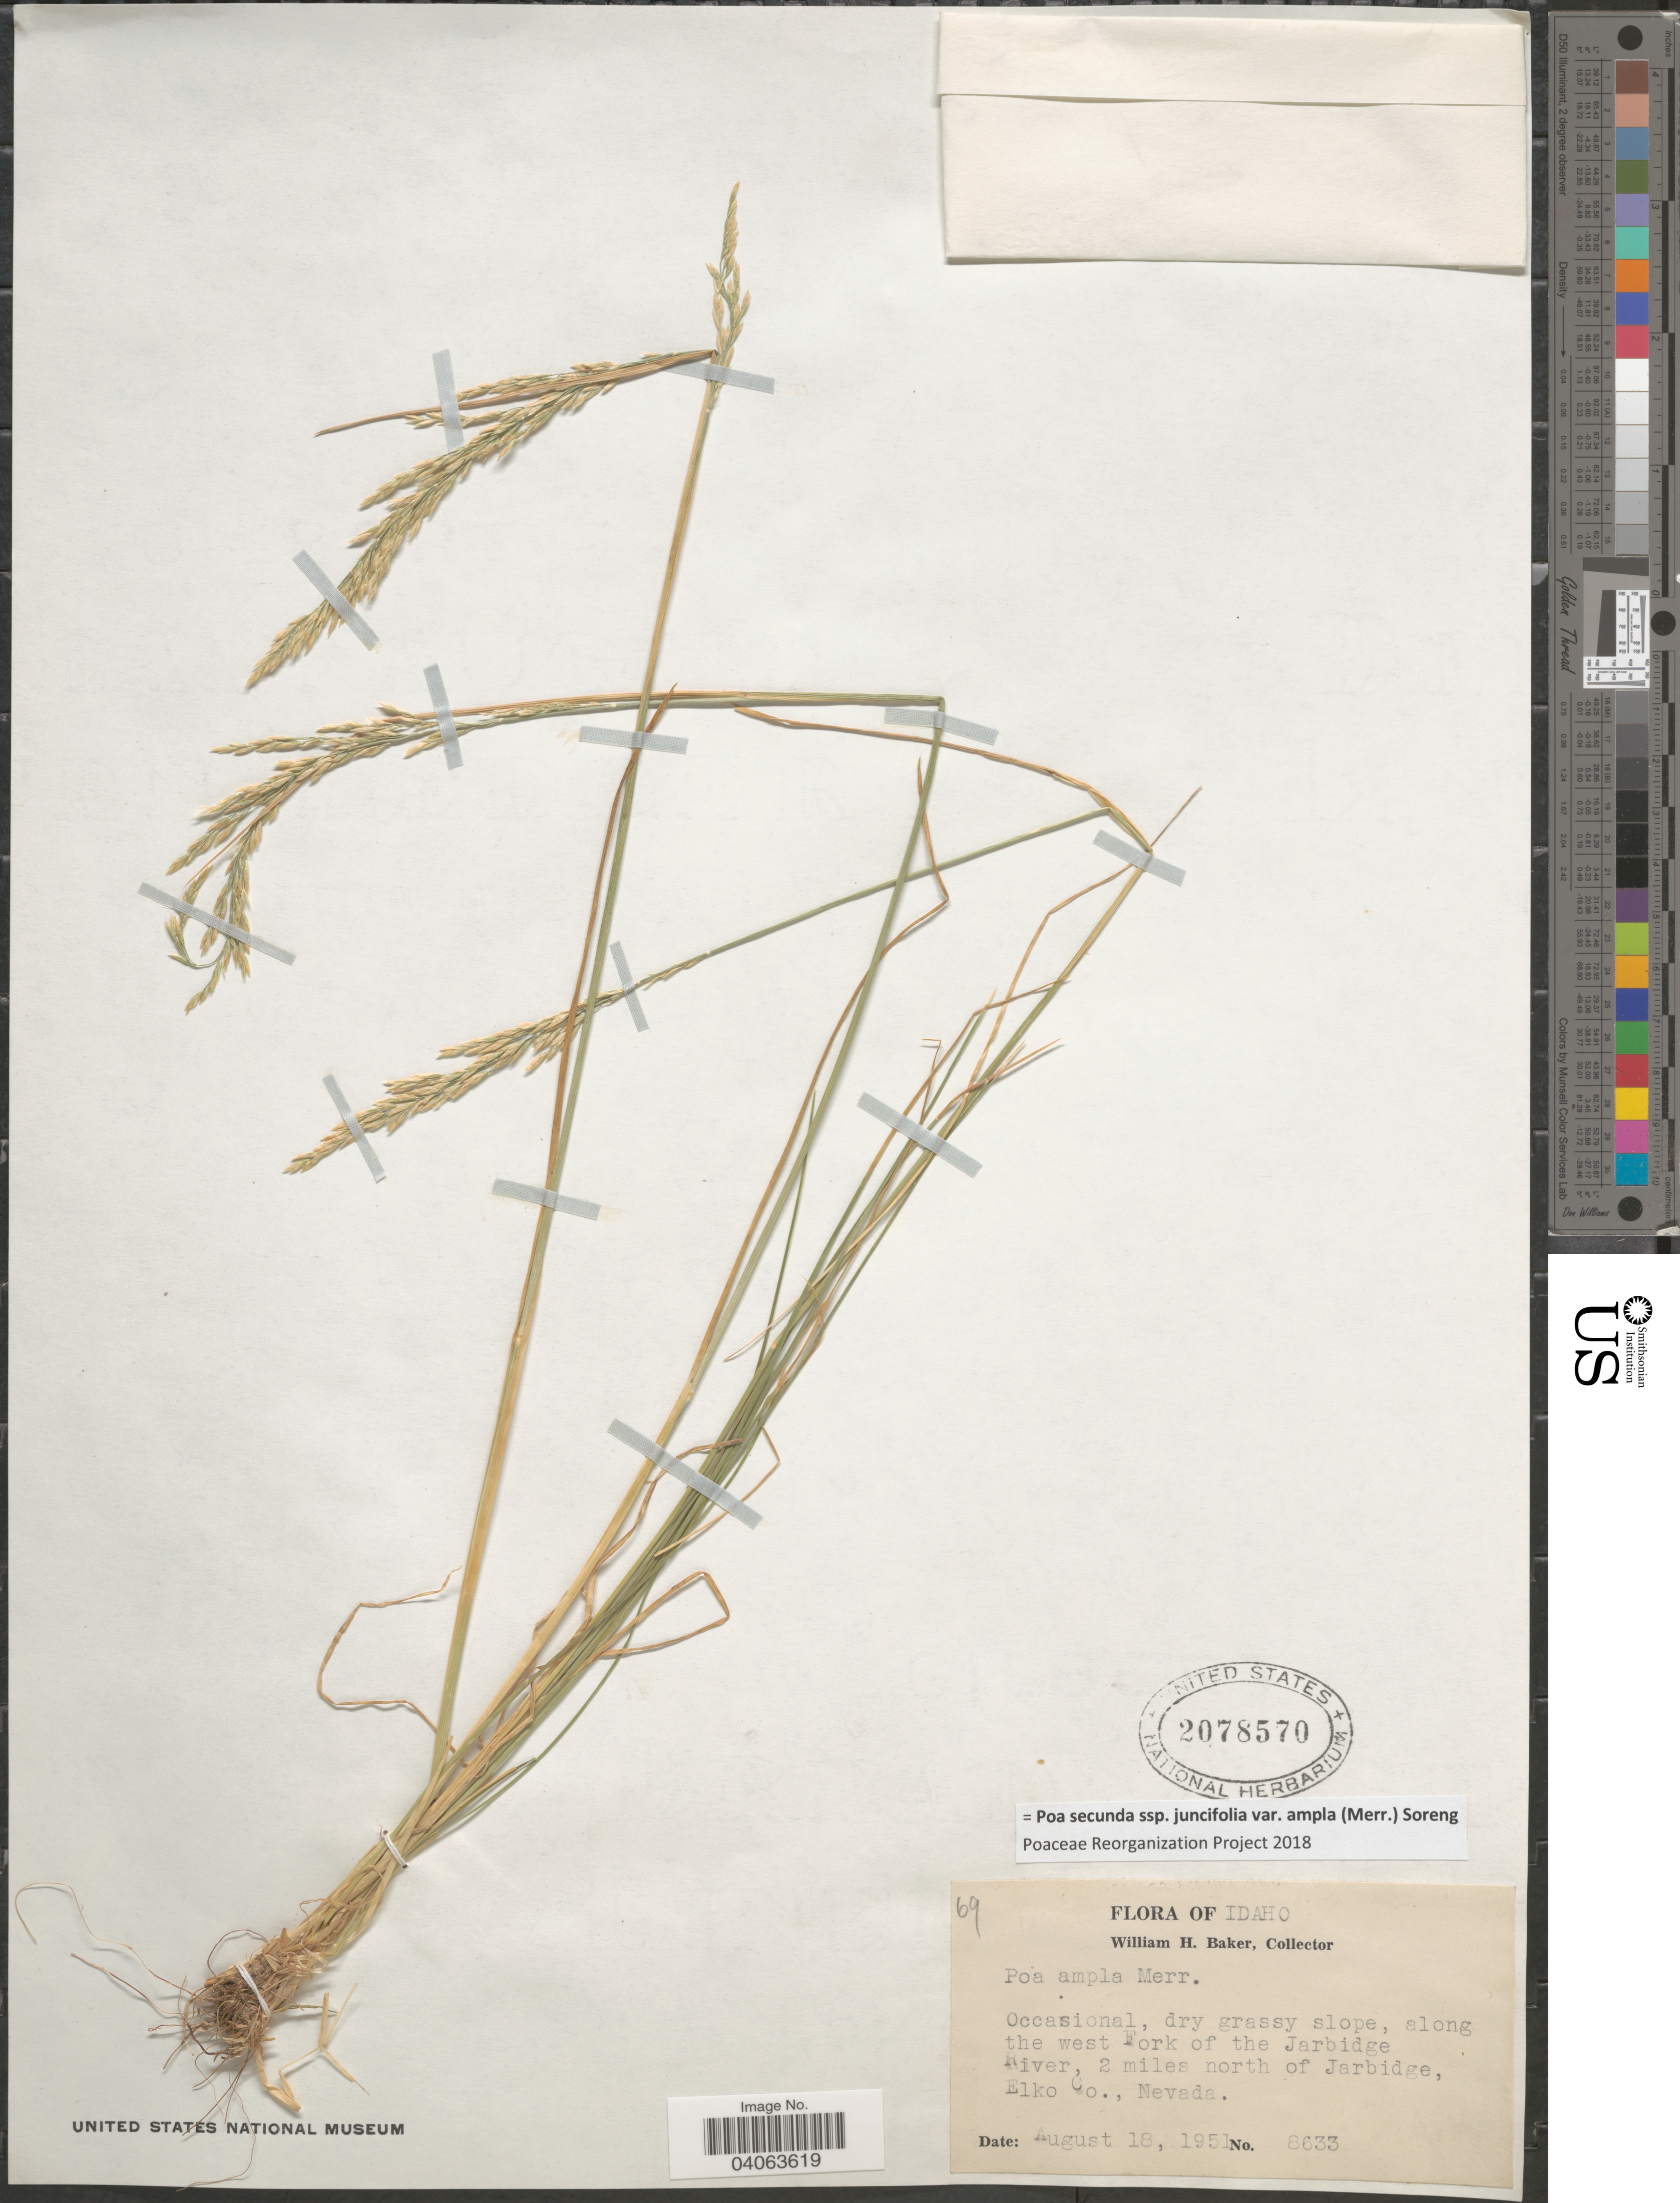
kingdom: Plantae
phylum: Tracheophyta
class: Liliopsida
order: Poales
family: Poaceae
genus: Poa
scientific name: Poa secunda subsp. juncifolia var. ampla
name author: (Merr.) Soreng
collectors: W. H. Baker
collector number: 8633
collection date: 1951-08-18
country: United States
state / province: Idaho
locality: Along the west Fork of the Jarbridge River, 2 miles north of Jarbridge, Elko Co. Nevada.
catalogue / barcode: US 2078570